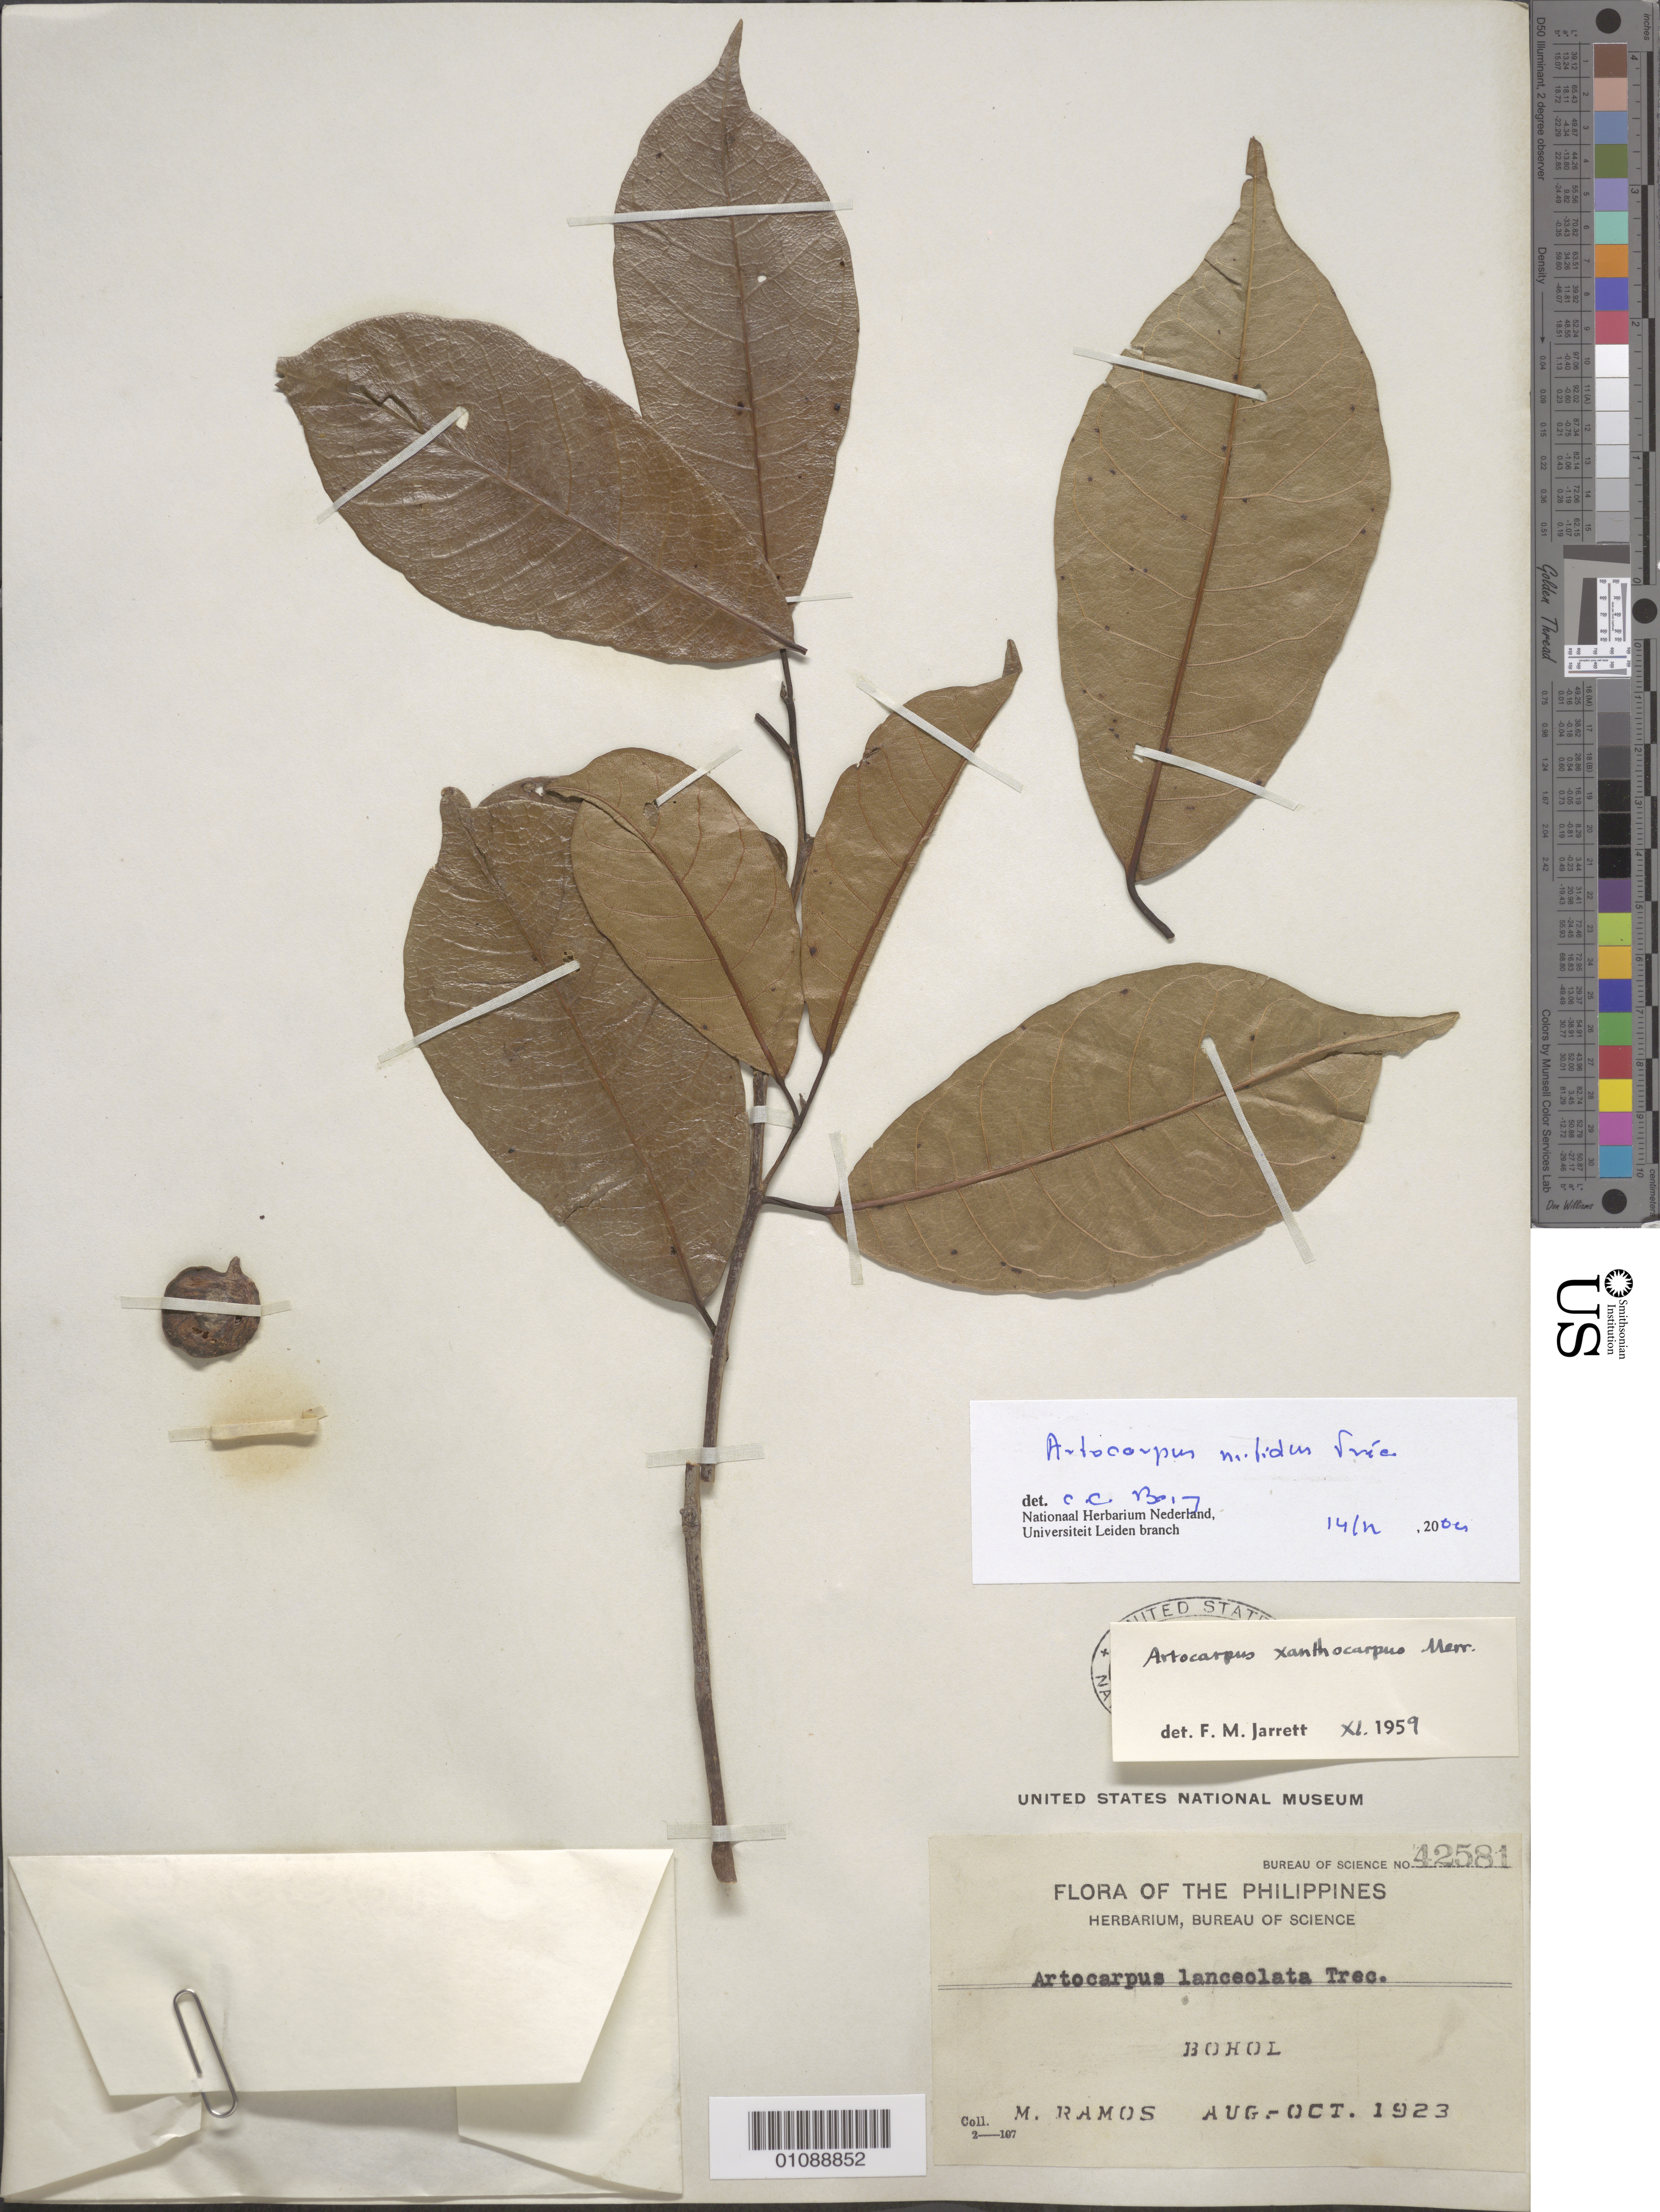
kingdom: Plantae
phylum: Tracheophyta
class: Magnoliopsida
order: Rosales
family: Moraceae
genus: Artocarpus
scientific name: Artocarpus nitidus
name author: Trécul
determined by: Berg, C. C.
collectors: M. Ramos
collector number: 42581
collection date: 1923-08/1923-10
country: Philippines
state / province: Central Visayas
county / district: Bohol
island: Bohol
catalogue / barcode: US 1292404